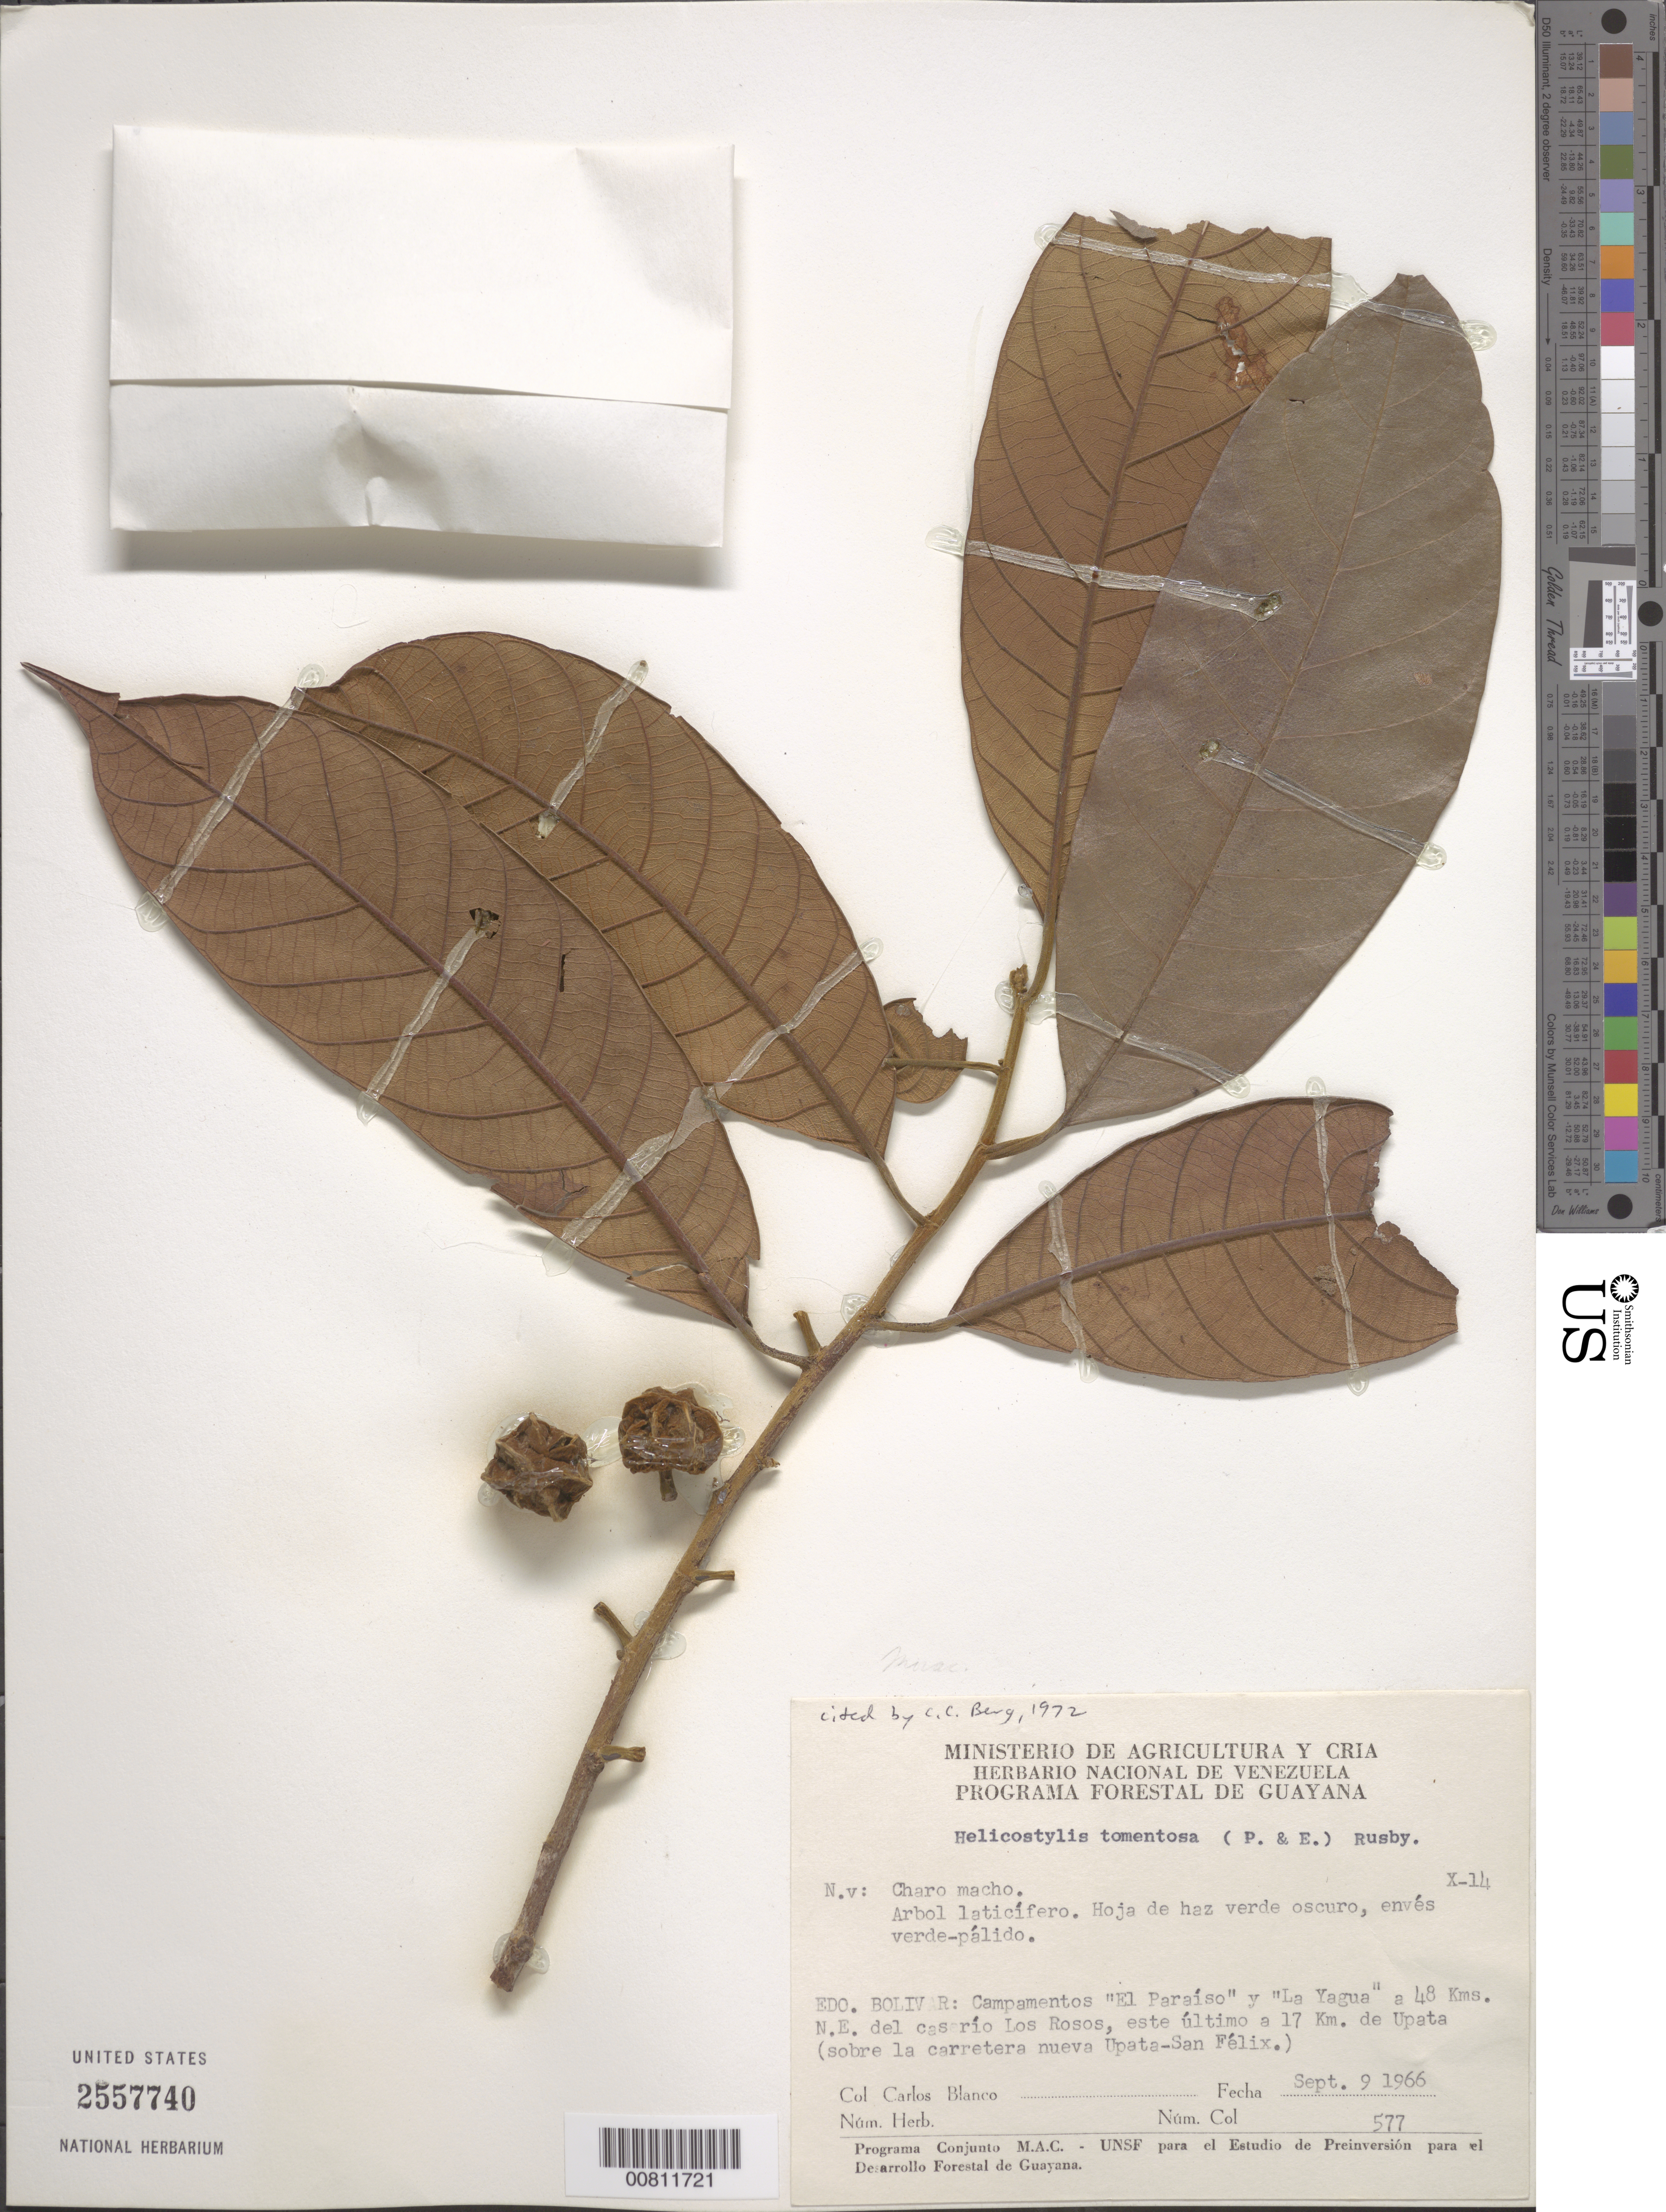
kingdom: Plantae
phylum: Tracheophyta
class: Magnoliopsida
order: Rosales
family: Moraceae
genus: Helicostylis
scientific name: Helicostylis tomentosa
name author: (Poepp. & Endl.) Rusby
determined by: Berg, C. C.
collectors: C. A. Blanco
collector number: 577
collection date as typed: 9-Sep-66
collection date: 1966-09-09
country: Venezuela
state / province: Bolívar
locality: Campamentos "El Paraíso" y "La Yagua", 48 km NE del caserío Los Rosos, 17 km E de Upata (sobre la carretera neuva Upata-San Felix)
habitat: Sobre carretera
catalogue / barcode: US 2557740